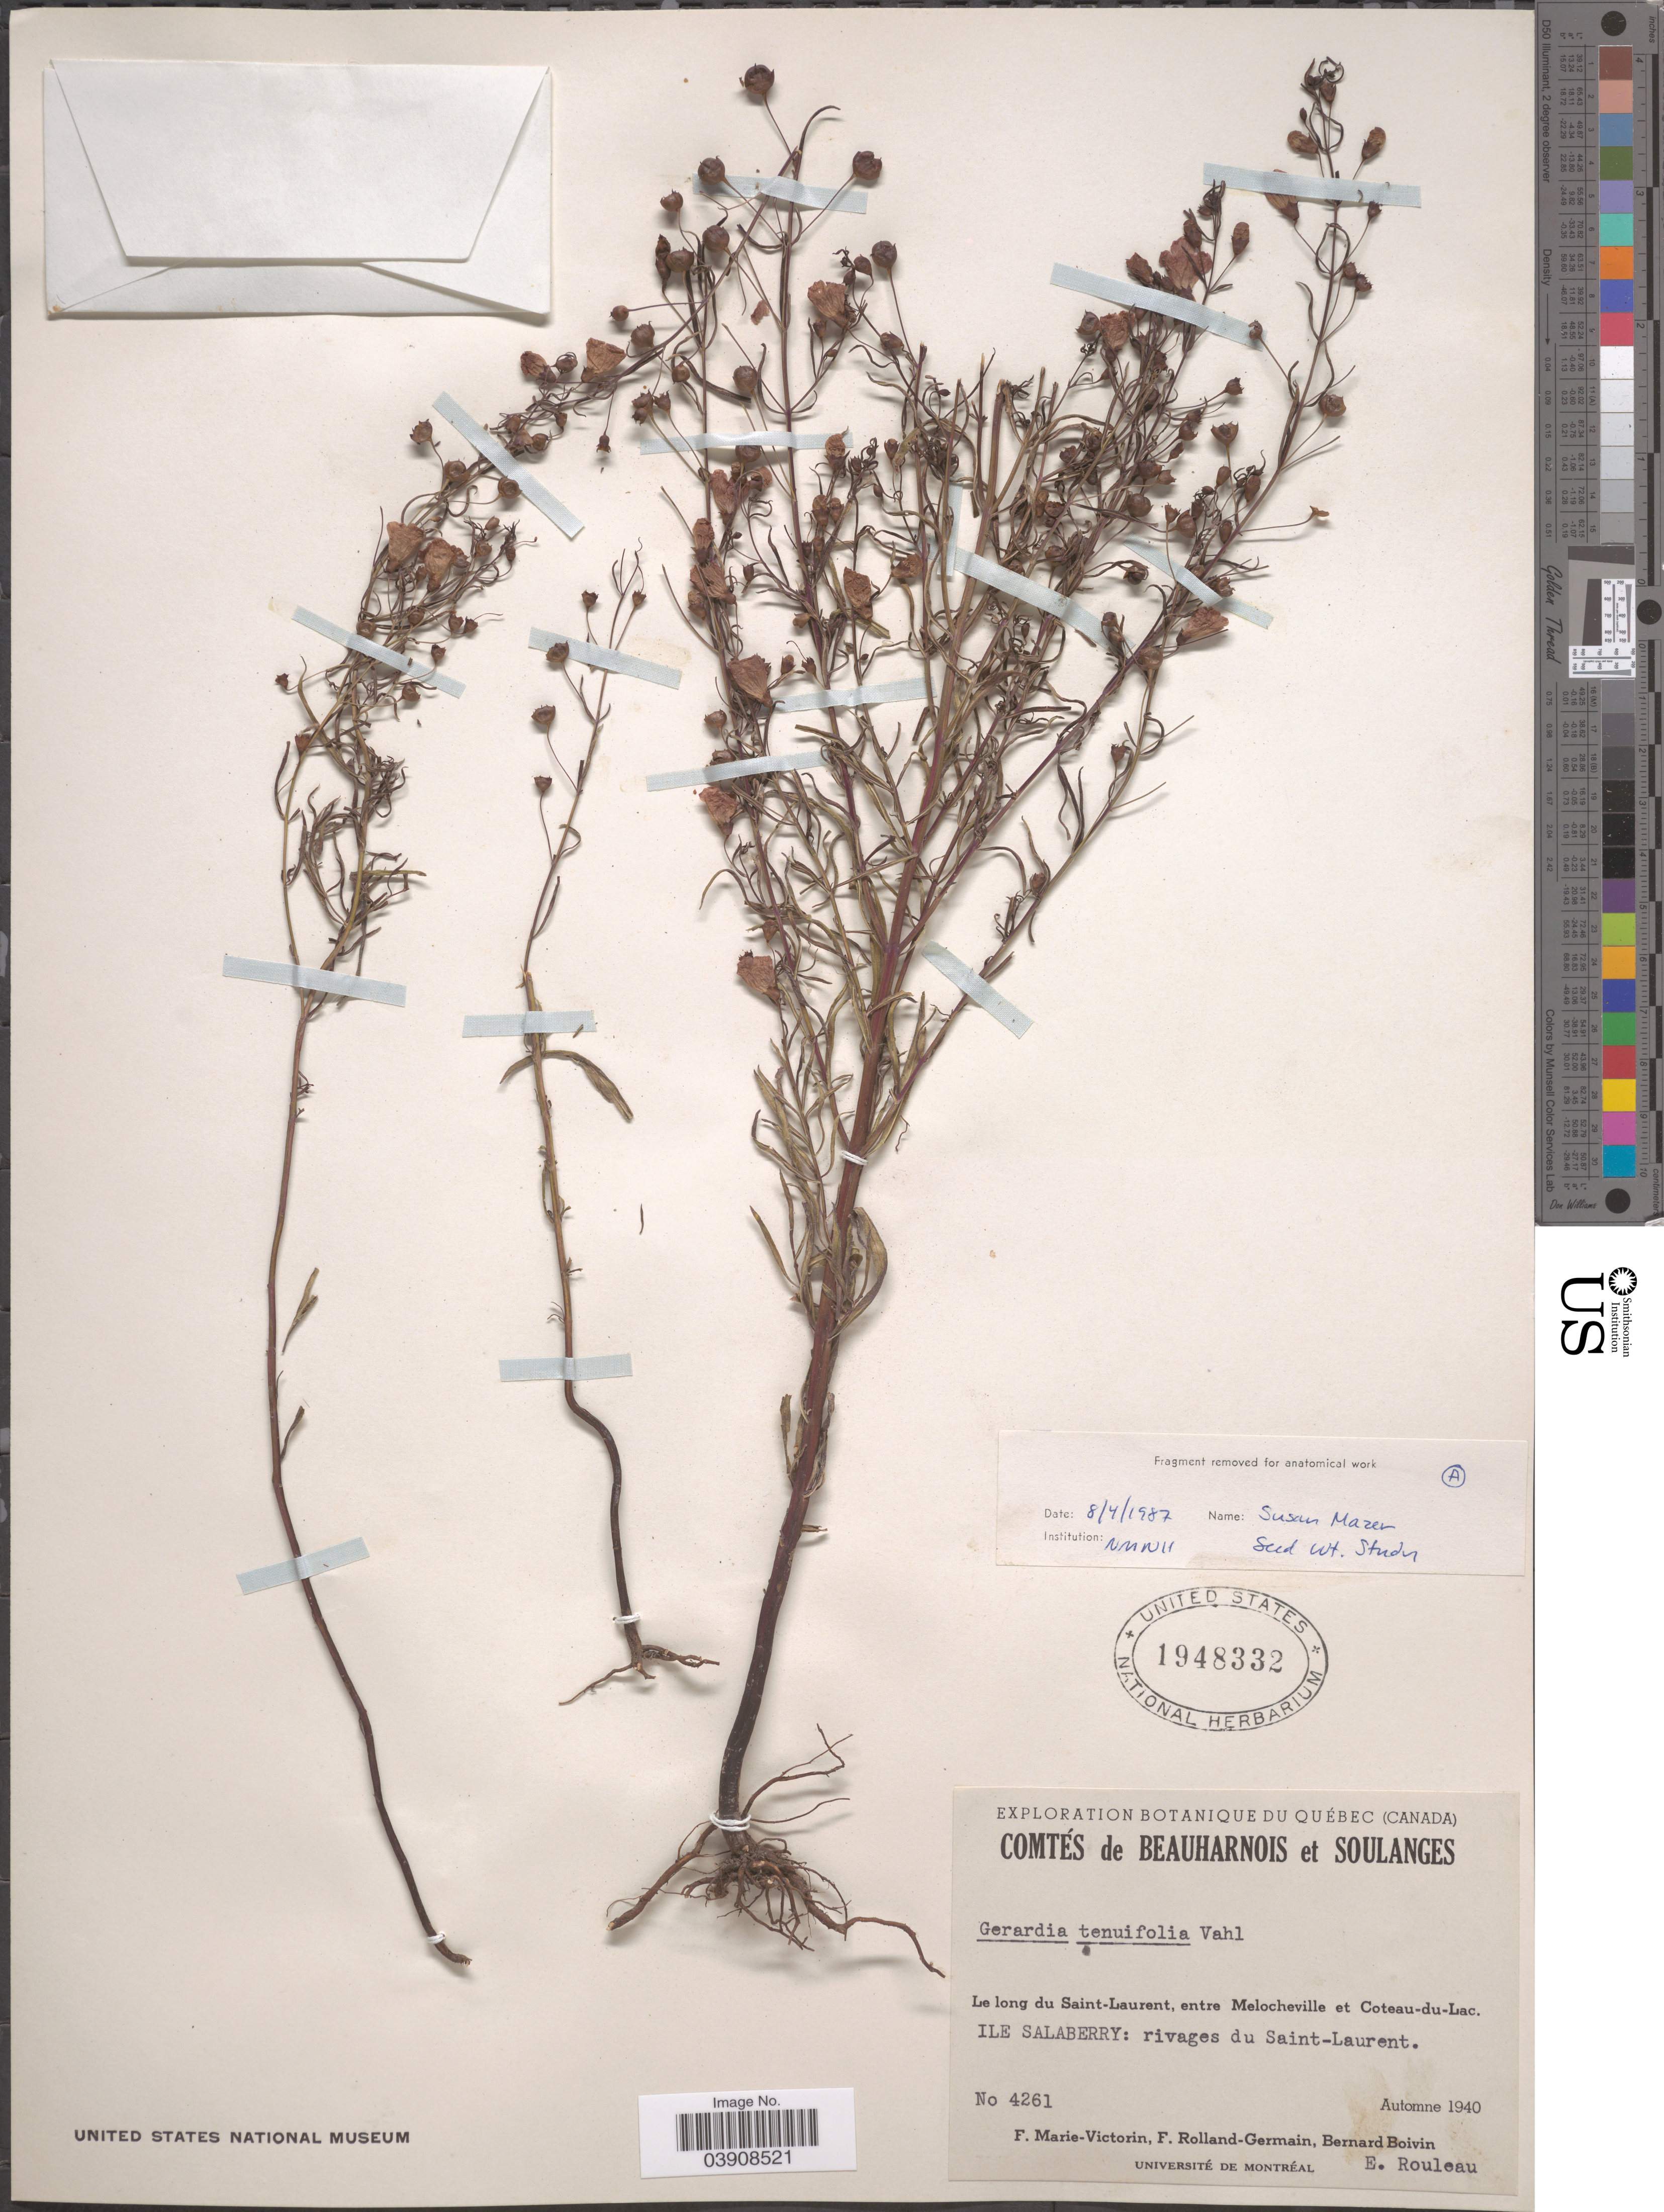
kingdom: Plantae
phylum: Tracheophyta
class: Magnoliopsida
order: Lamiales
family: Orobanchaceae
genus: Agalinis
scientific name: Agalinis tenuifolia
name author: (Vahl) Raf.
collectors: F. Marie-Victorin, Rolland-Germain, J. R. B. Boivin & E. Rouleau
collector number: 4261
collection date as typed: Automne 1940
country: Canada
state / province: Quebec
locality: Comtés de Beauharnois et Soulanges. Le long du Saint-Laurent, entre Melocheville et Coteau-du-Lac. Ile Salaberry: rivages du Saint-Laurent.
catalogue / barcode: US 1948332